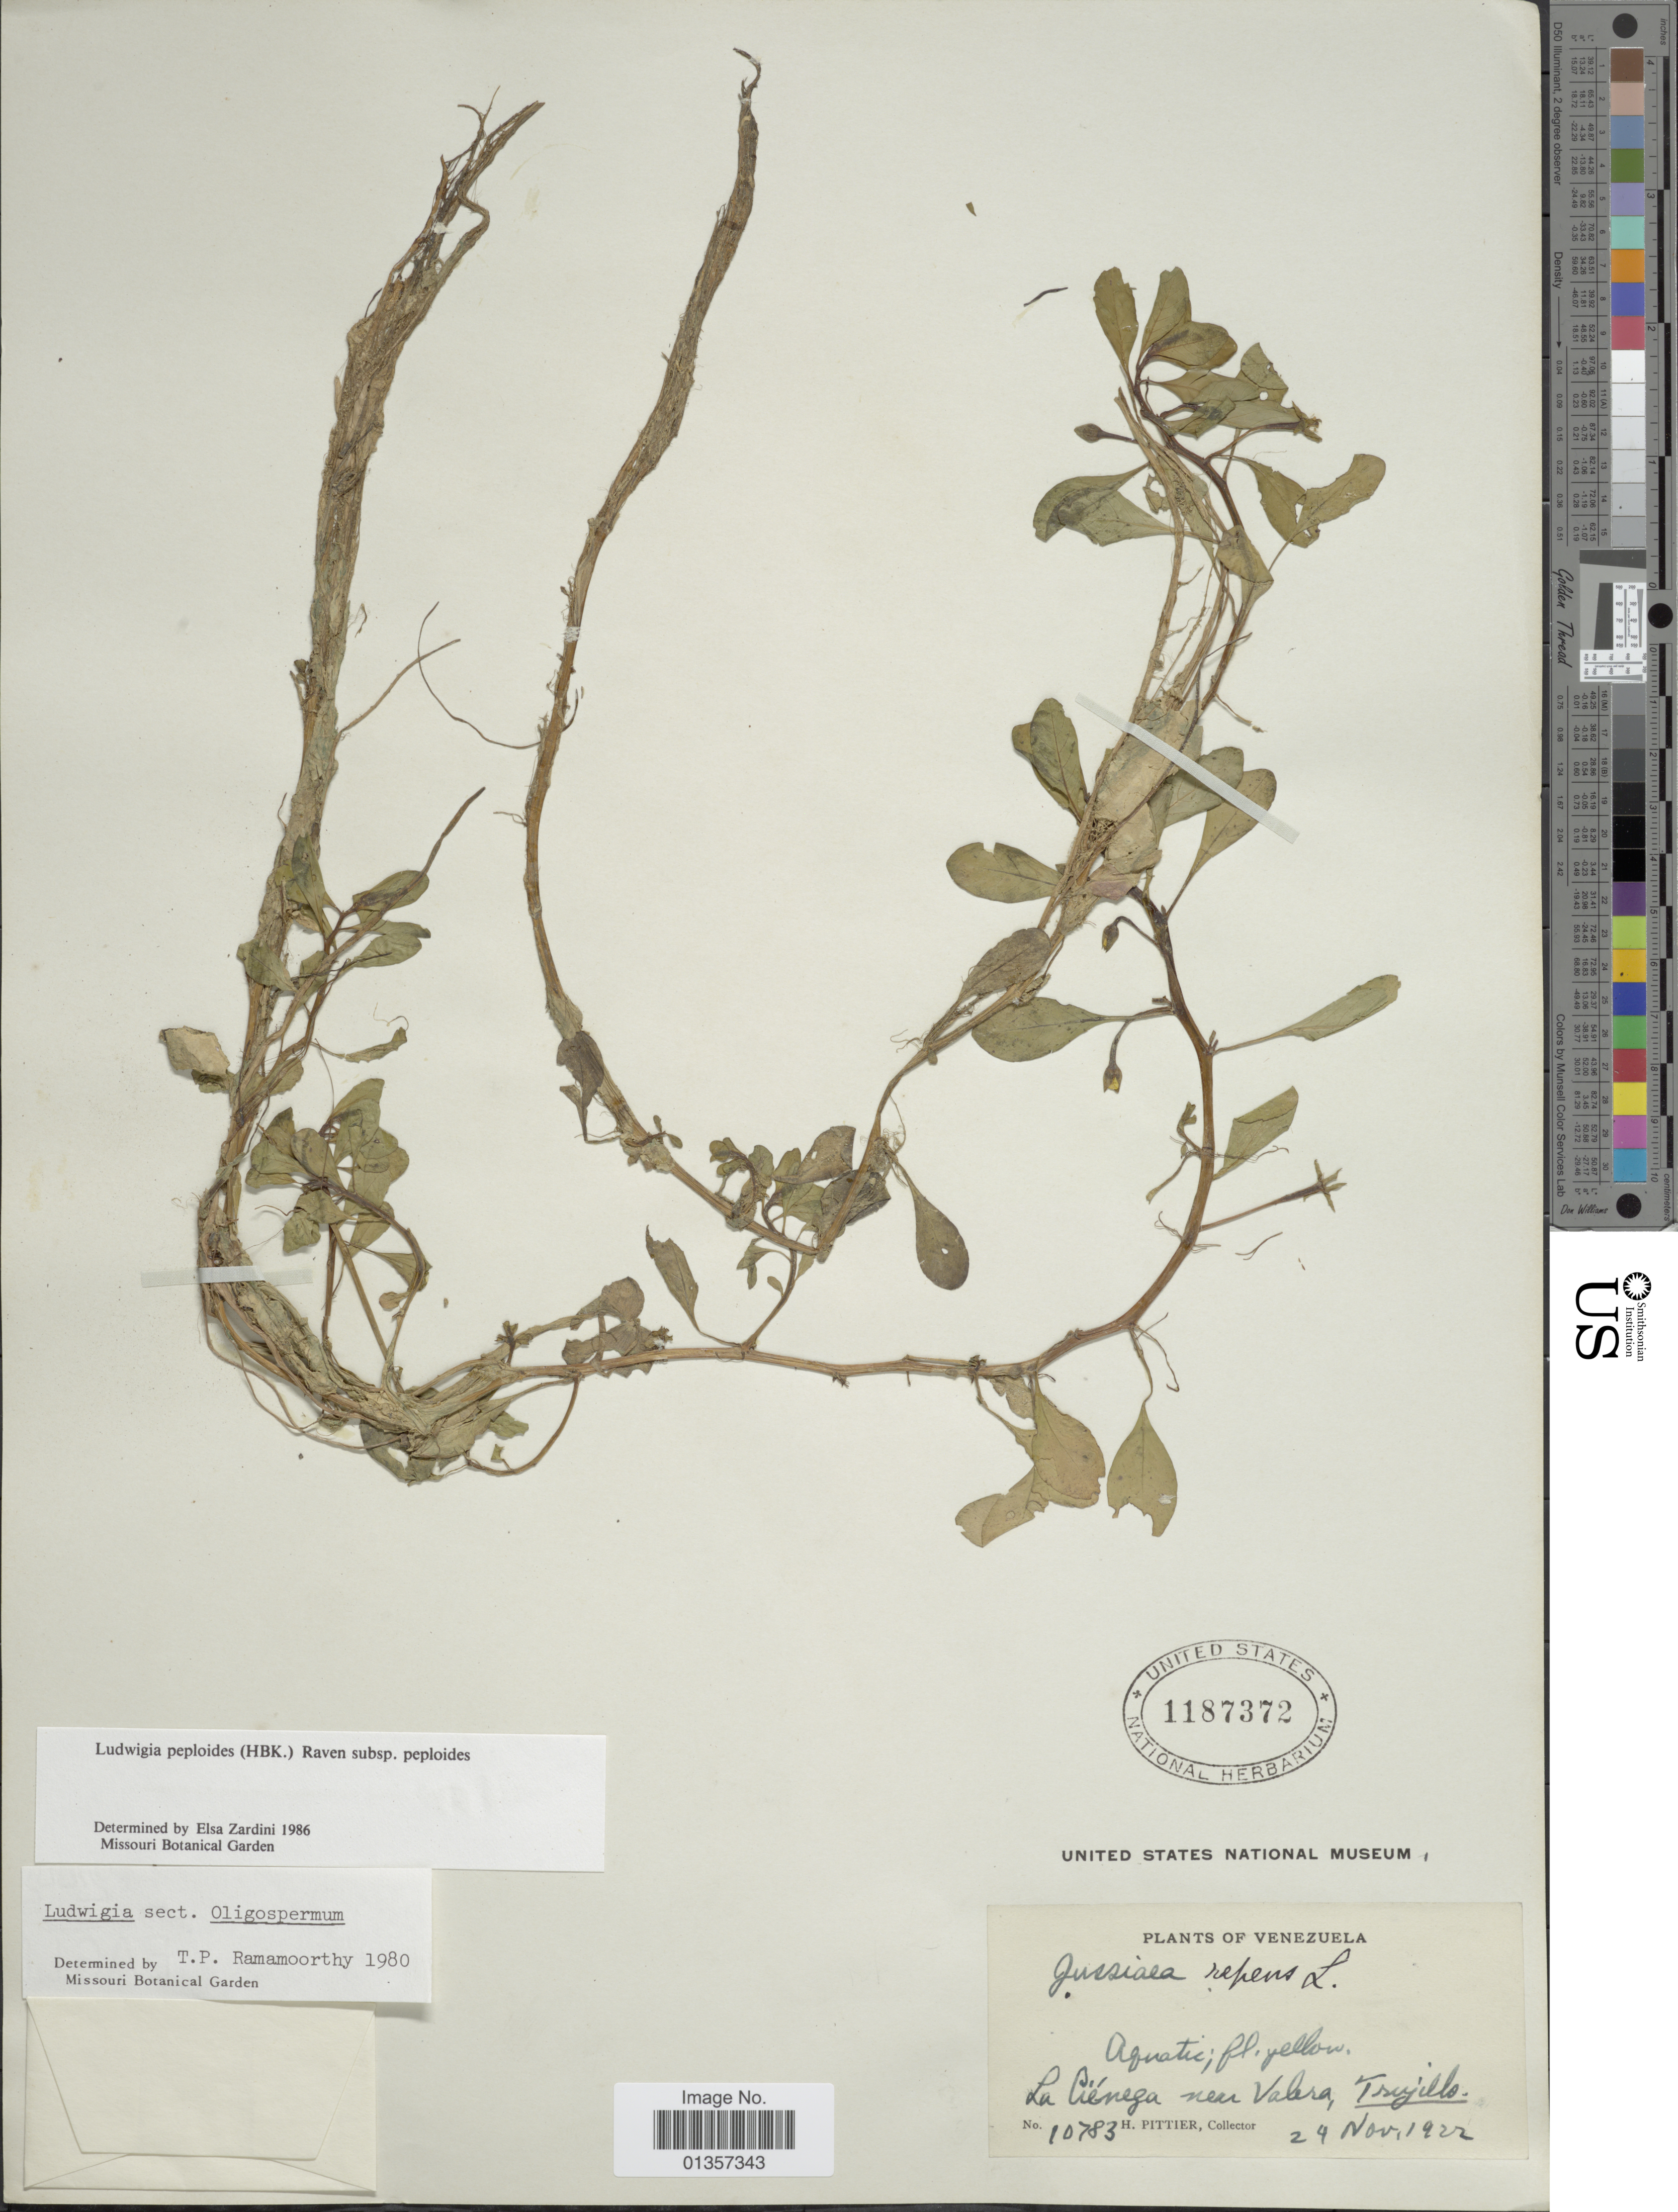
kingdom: Plantae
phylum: Tracheophyta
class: Magnoliopsida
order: Myrtales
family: Onagraceae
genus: Ludwigia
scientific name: Ludwigia peploides subsp. peploides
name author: (Kunth) P.H. Raven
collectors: H. F. Pittier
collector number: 10783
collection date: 1922-11-24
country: Venezuela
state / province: Trujillo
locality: La Ciénega near Valera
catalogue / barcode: US 1187372